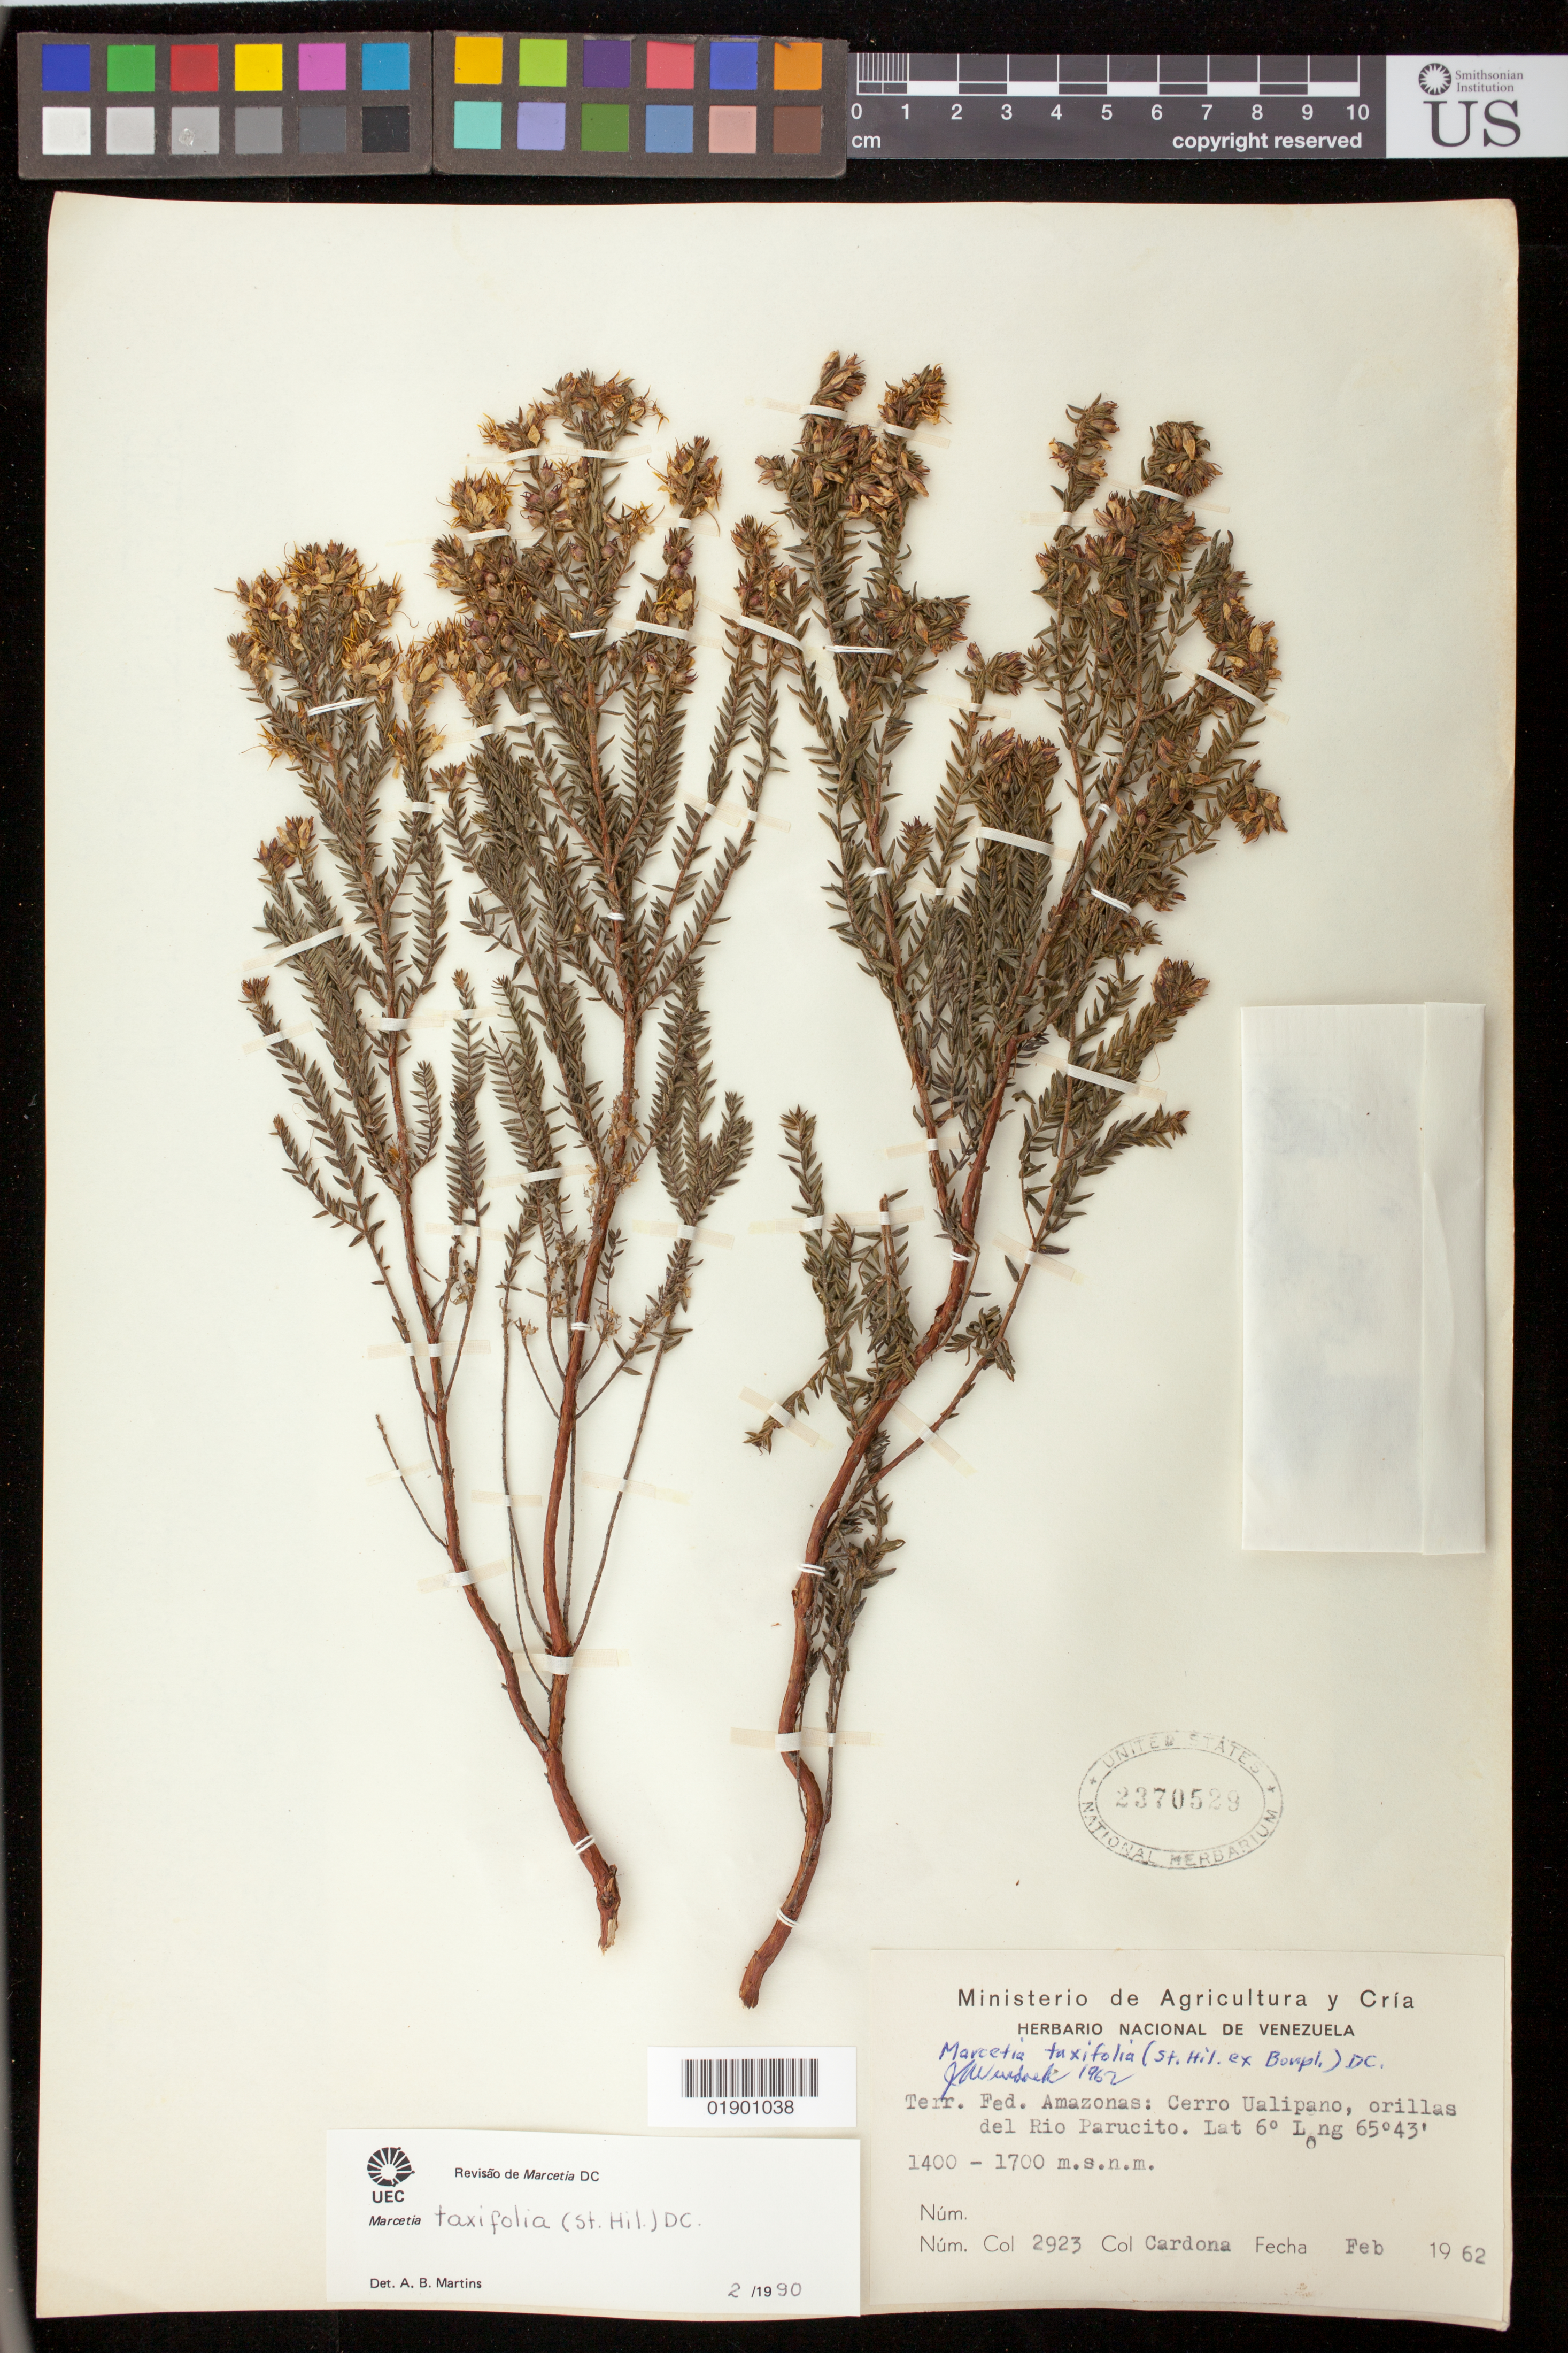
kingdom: Plantae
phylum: Tracheophyta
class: Magnoliopsida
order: Myrtales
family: Melastomataceae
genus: Marcetia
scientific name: Marcetia taxifolia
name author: (A. St.-Hil.) DC.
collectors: F. Cardona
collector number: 2923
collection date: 1962-02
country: Venezuela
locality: Terr. Fed. Amazonas: Cerro Ualipano, orillas del Rio Parucito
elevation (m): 1400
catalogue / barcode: US 2370529